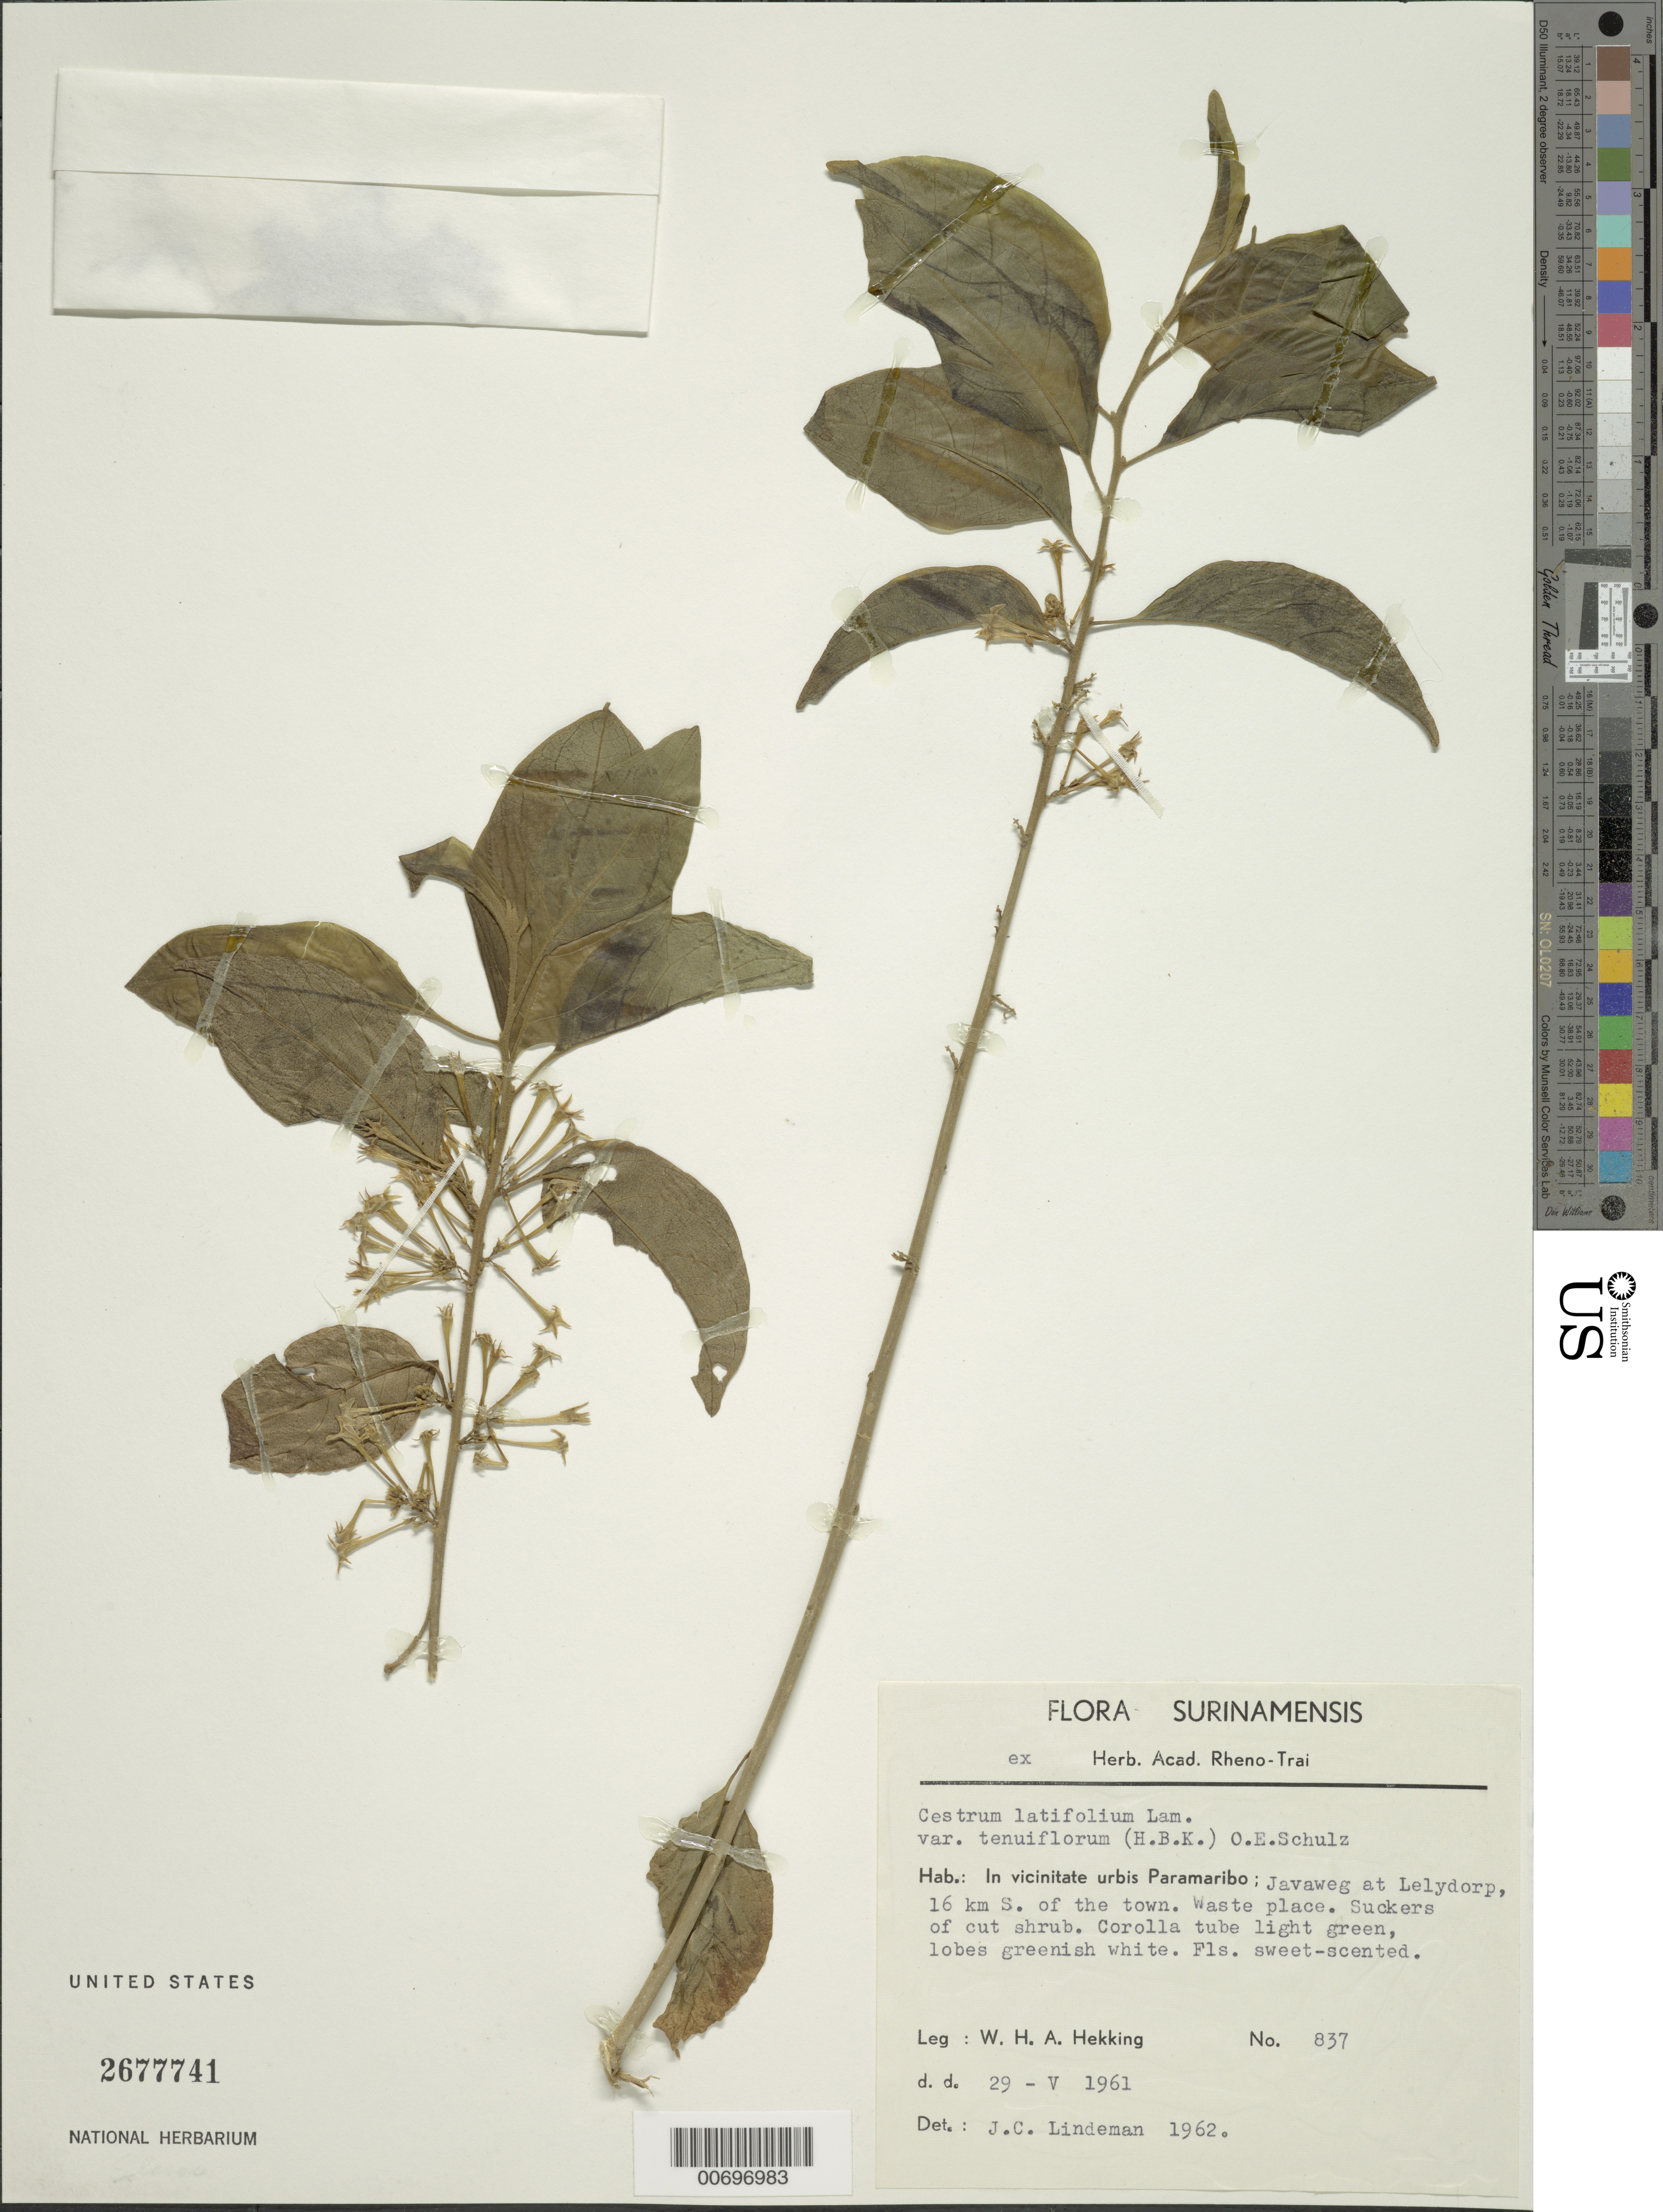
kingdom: Plantae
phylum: Tracheophyta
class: Magnoliopsida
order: Solanales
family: Solanaceae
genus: Cestrum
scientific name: Cestrum latifolium var. tenuiflorum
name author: (Kunth) O.E. Schulz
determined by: Lindeman, J. C.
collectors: W. H. A. Hekking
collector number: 837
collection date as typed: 29-May-61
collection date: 1961-05-29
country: Suriname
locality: Paramaribo, vic. Javaweg at Lelydorp, 16 km S. of the town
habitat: Waste place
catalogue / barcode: US 2677741